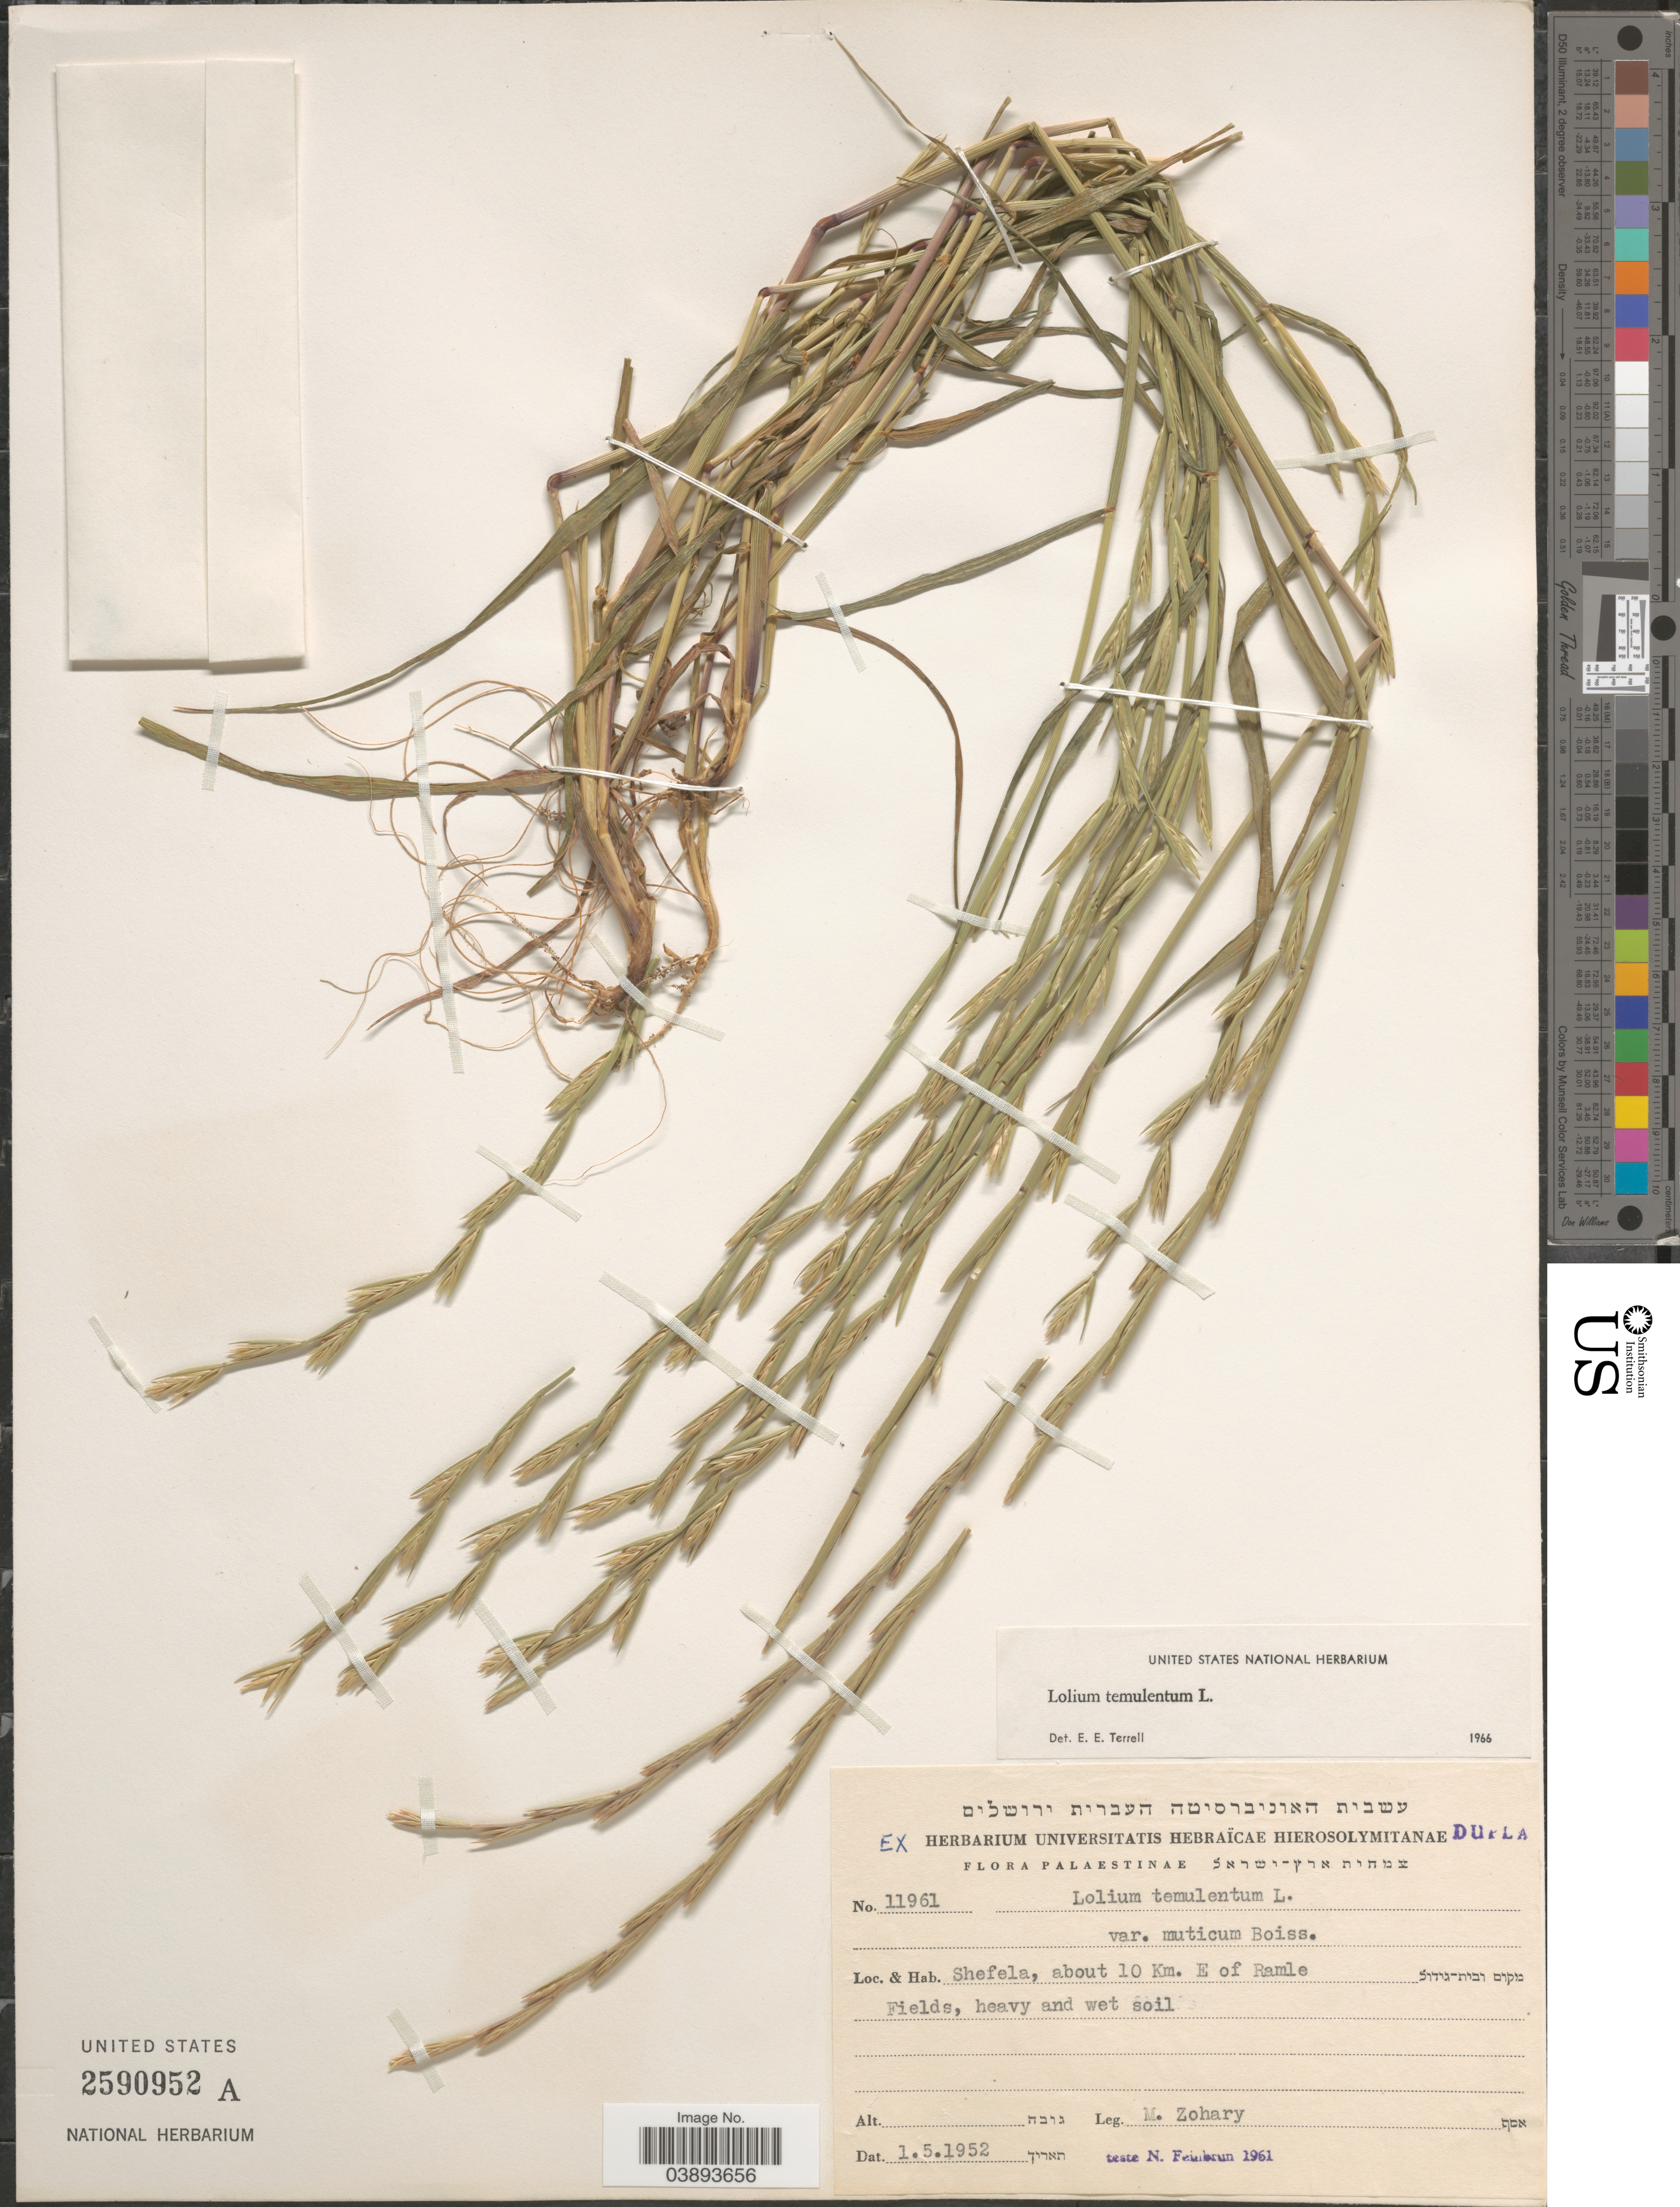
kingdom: Plantae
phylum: Tracheophyta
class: Liliopsida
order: Poales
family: Poaceae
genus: Lolium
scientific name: Lolium temulentum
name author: L.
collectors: M. Zohary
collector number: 11961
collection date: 1952-05-01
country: Israel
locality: Palaestinae. Shefela, about 10 Km. E of Ramle Fields.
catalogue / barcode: US 2590952A